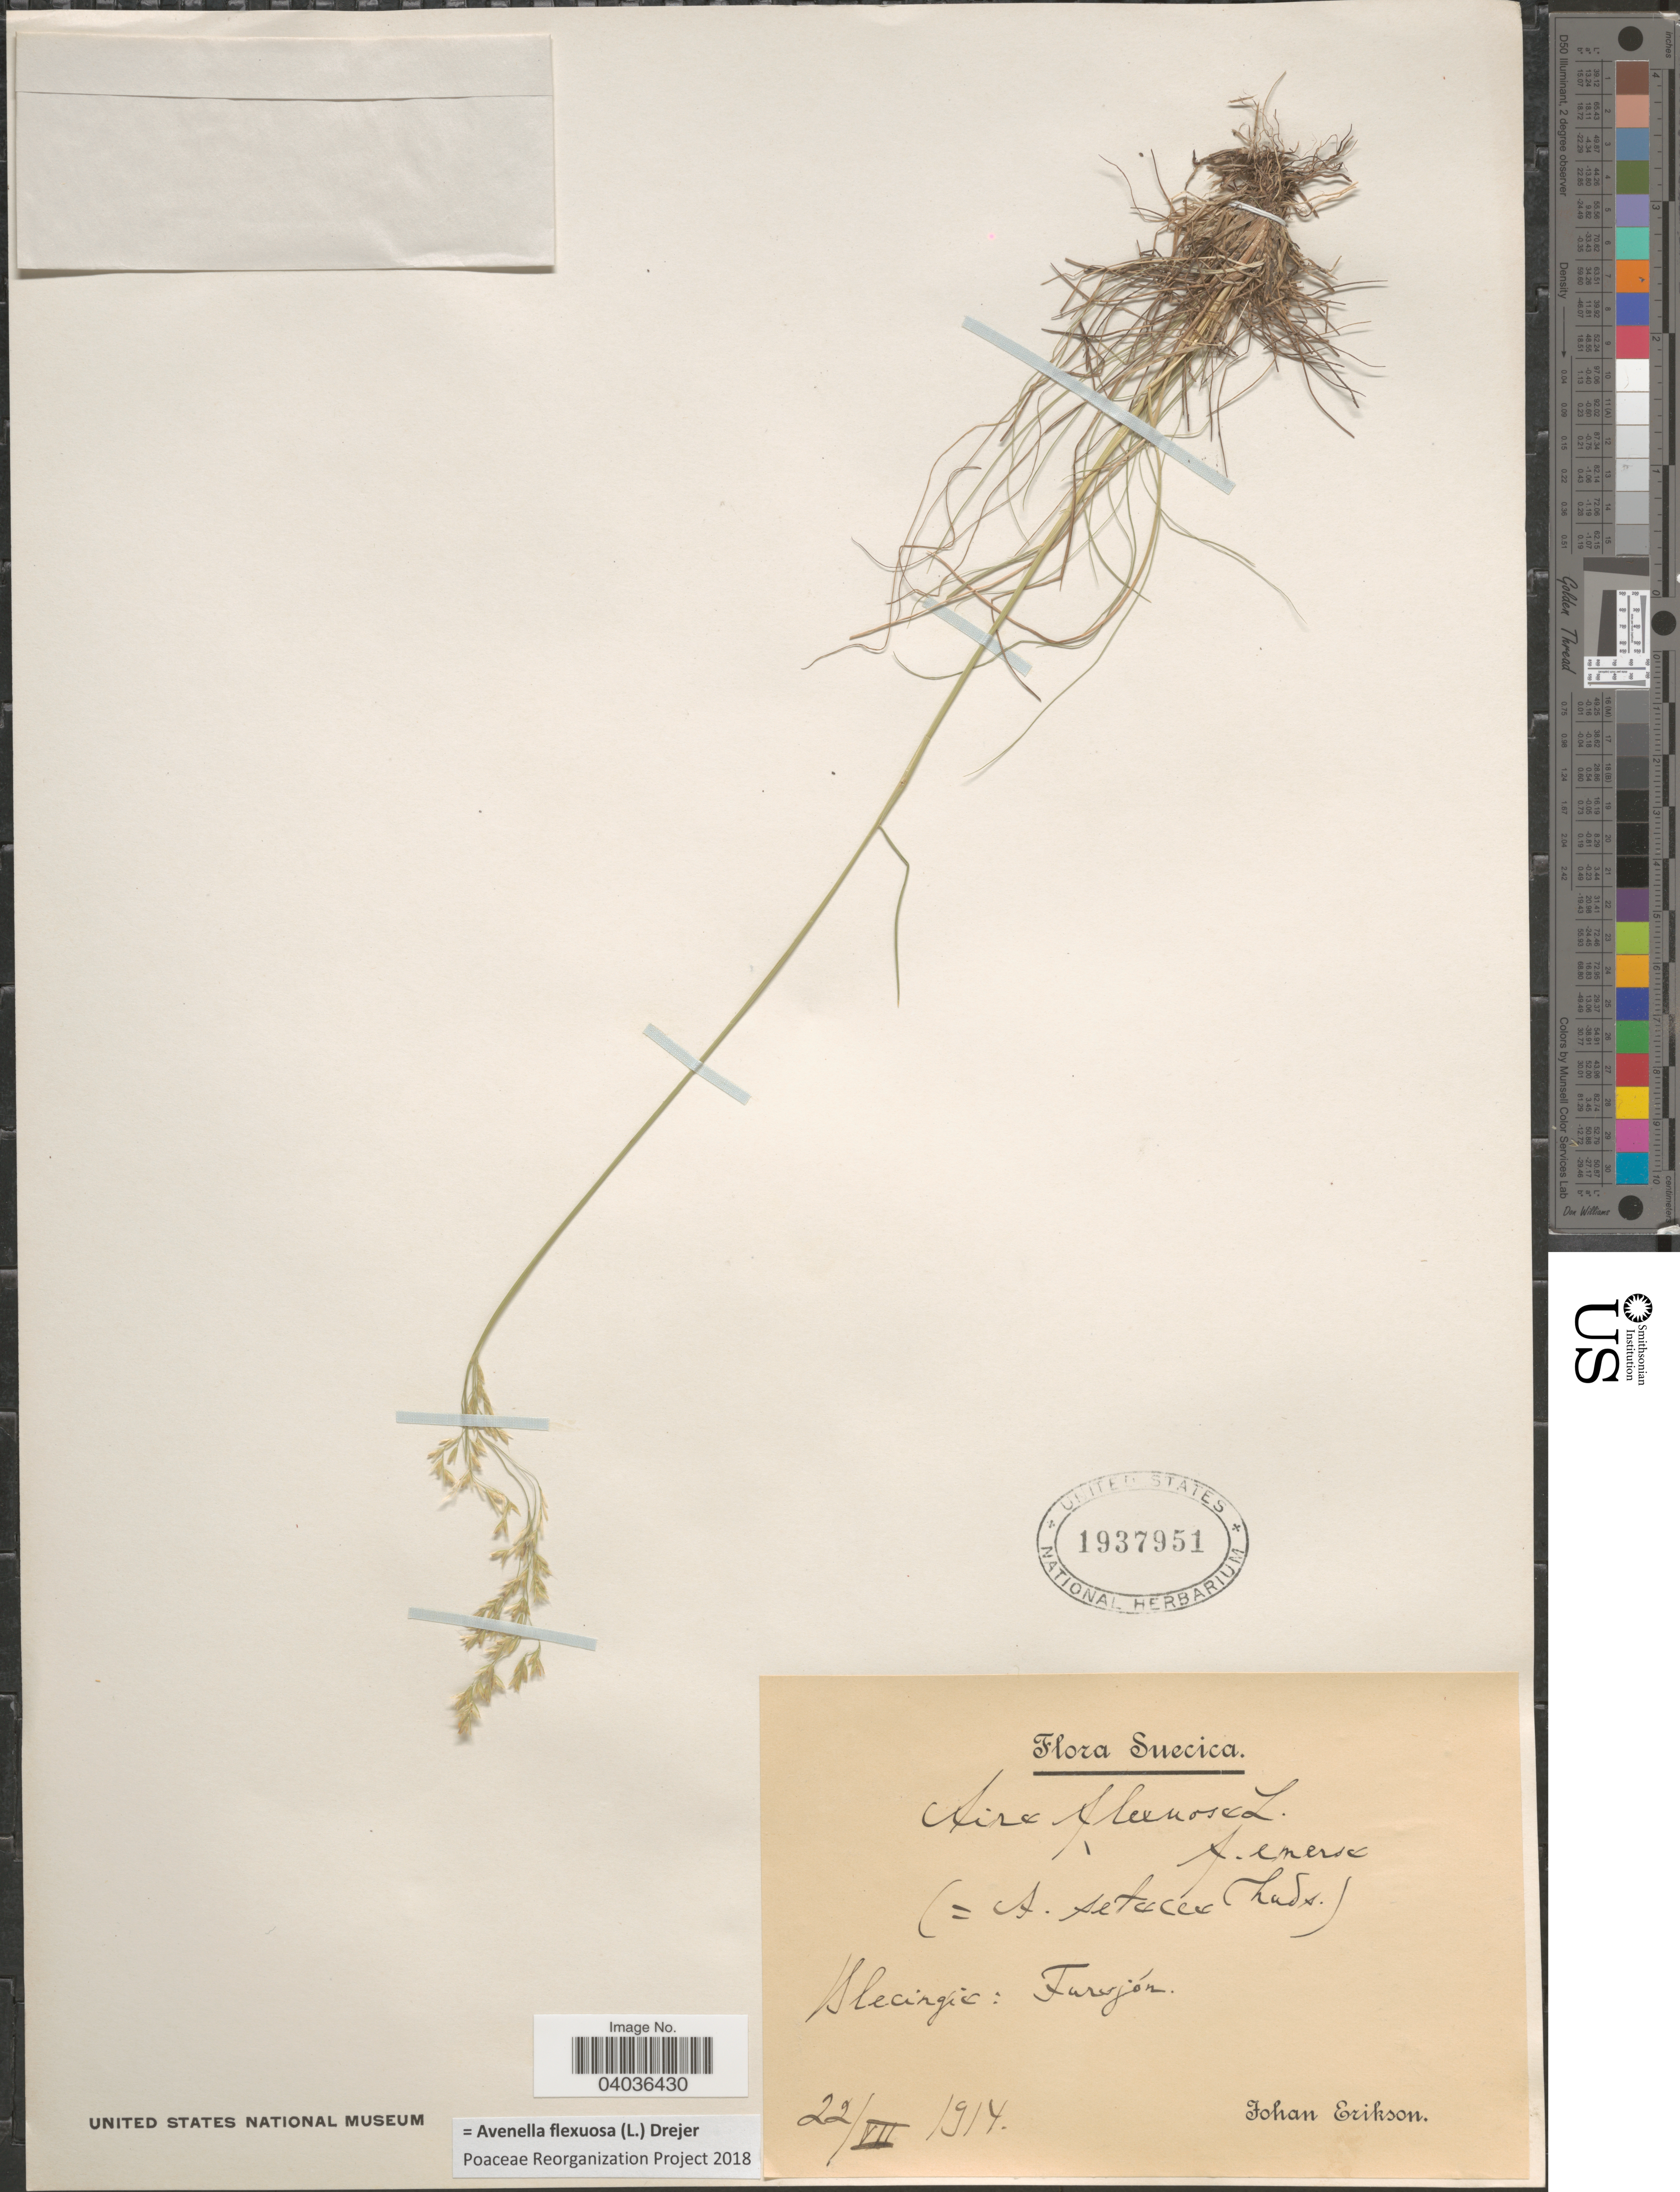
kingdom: Plantae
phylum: Tracheophyta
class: Liliopsida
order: Poales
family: Poaceae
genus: Avenella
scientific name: Avenella flexuosa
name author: (L.) Drejer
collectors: J. Erikson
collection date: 1914-07-22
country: Sweden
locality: Suecica. Blecingia: Fursjön.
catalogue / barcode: US 1937951